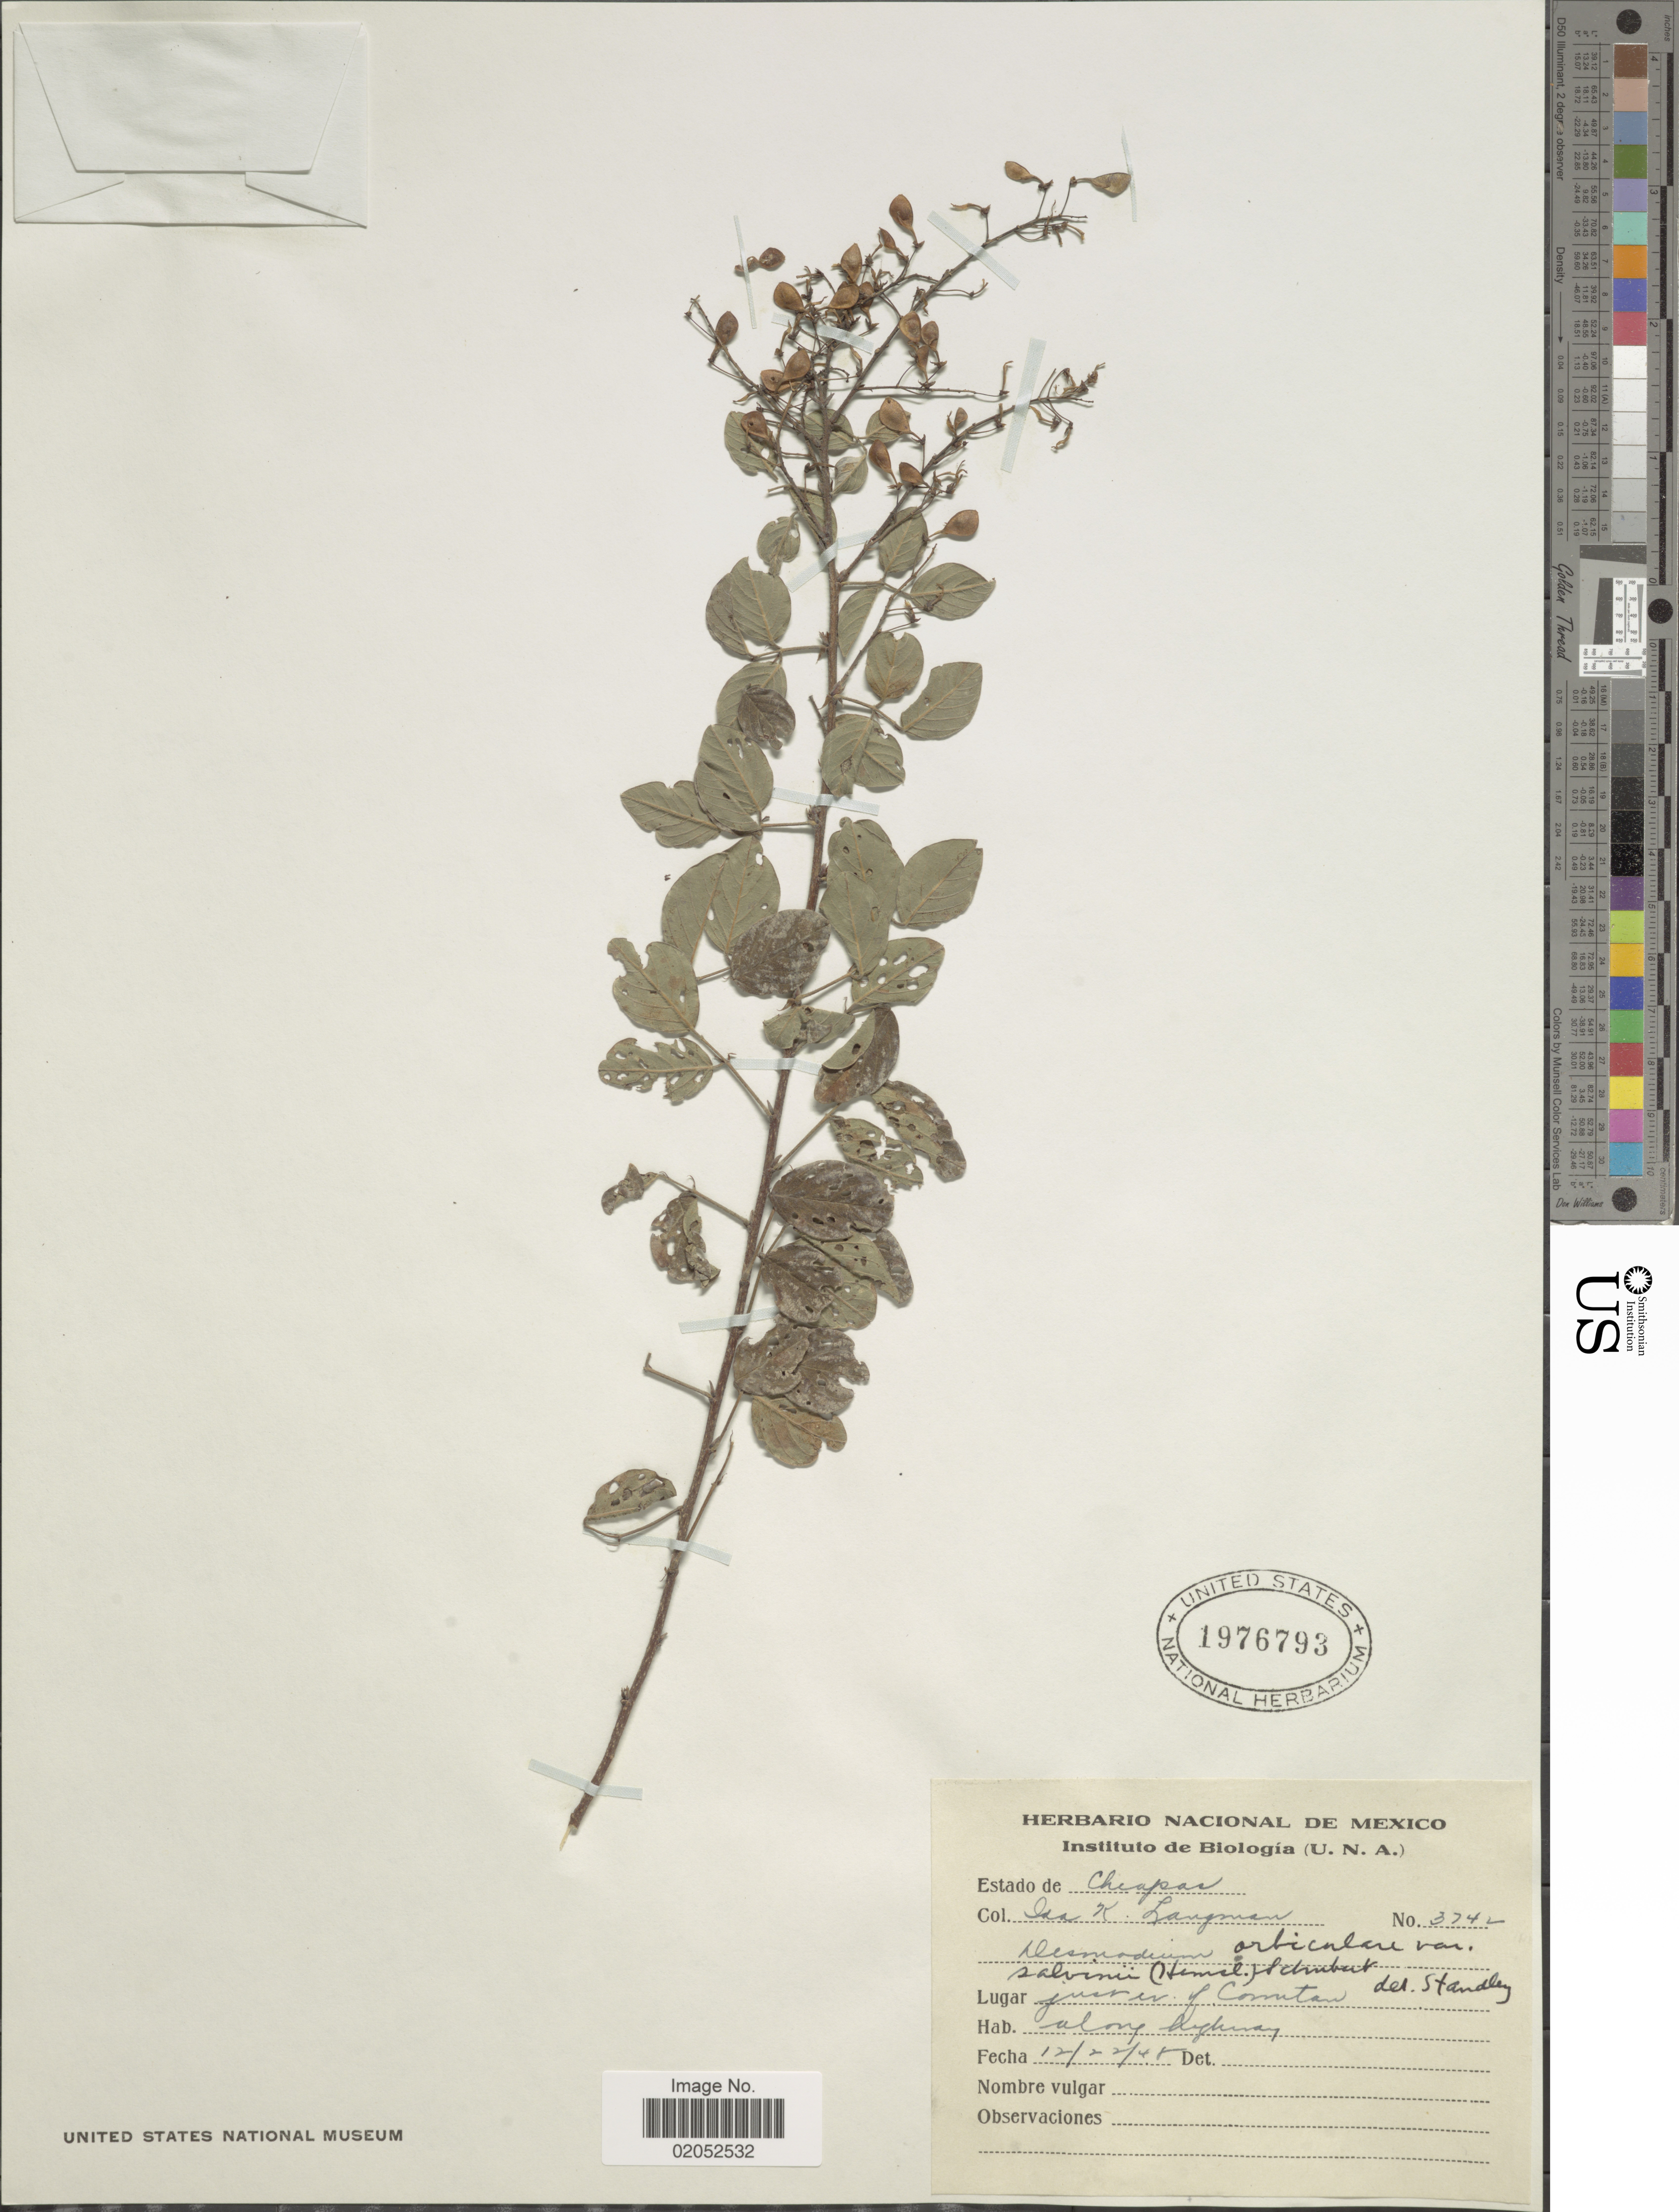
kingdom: Plantae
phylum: Tracheophyta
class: Magnoliopsida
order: Fabales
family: Fabaceae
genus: Desmodium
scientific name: Desmodium orbiculare var. salvinii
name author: (Hemsl.) B.G. Schub.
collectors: I. Langmann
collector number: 3742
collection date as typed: Transcribed d/m/y: 22/12/48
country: Mexico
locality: Just w. of Comitan.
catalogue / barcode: US 1976793